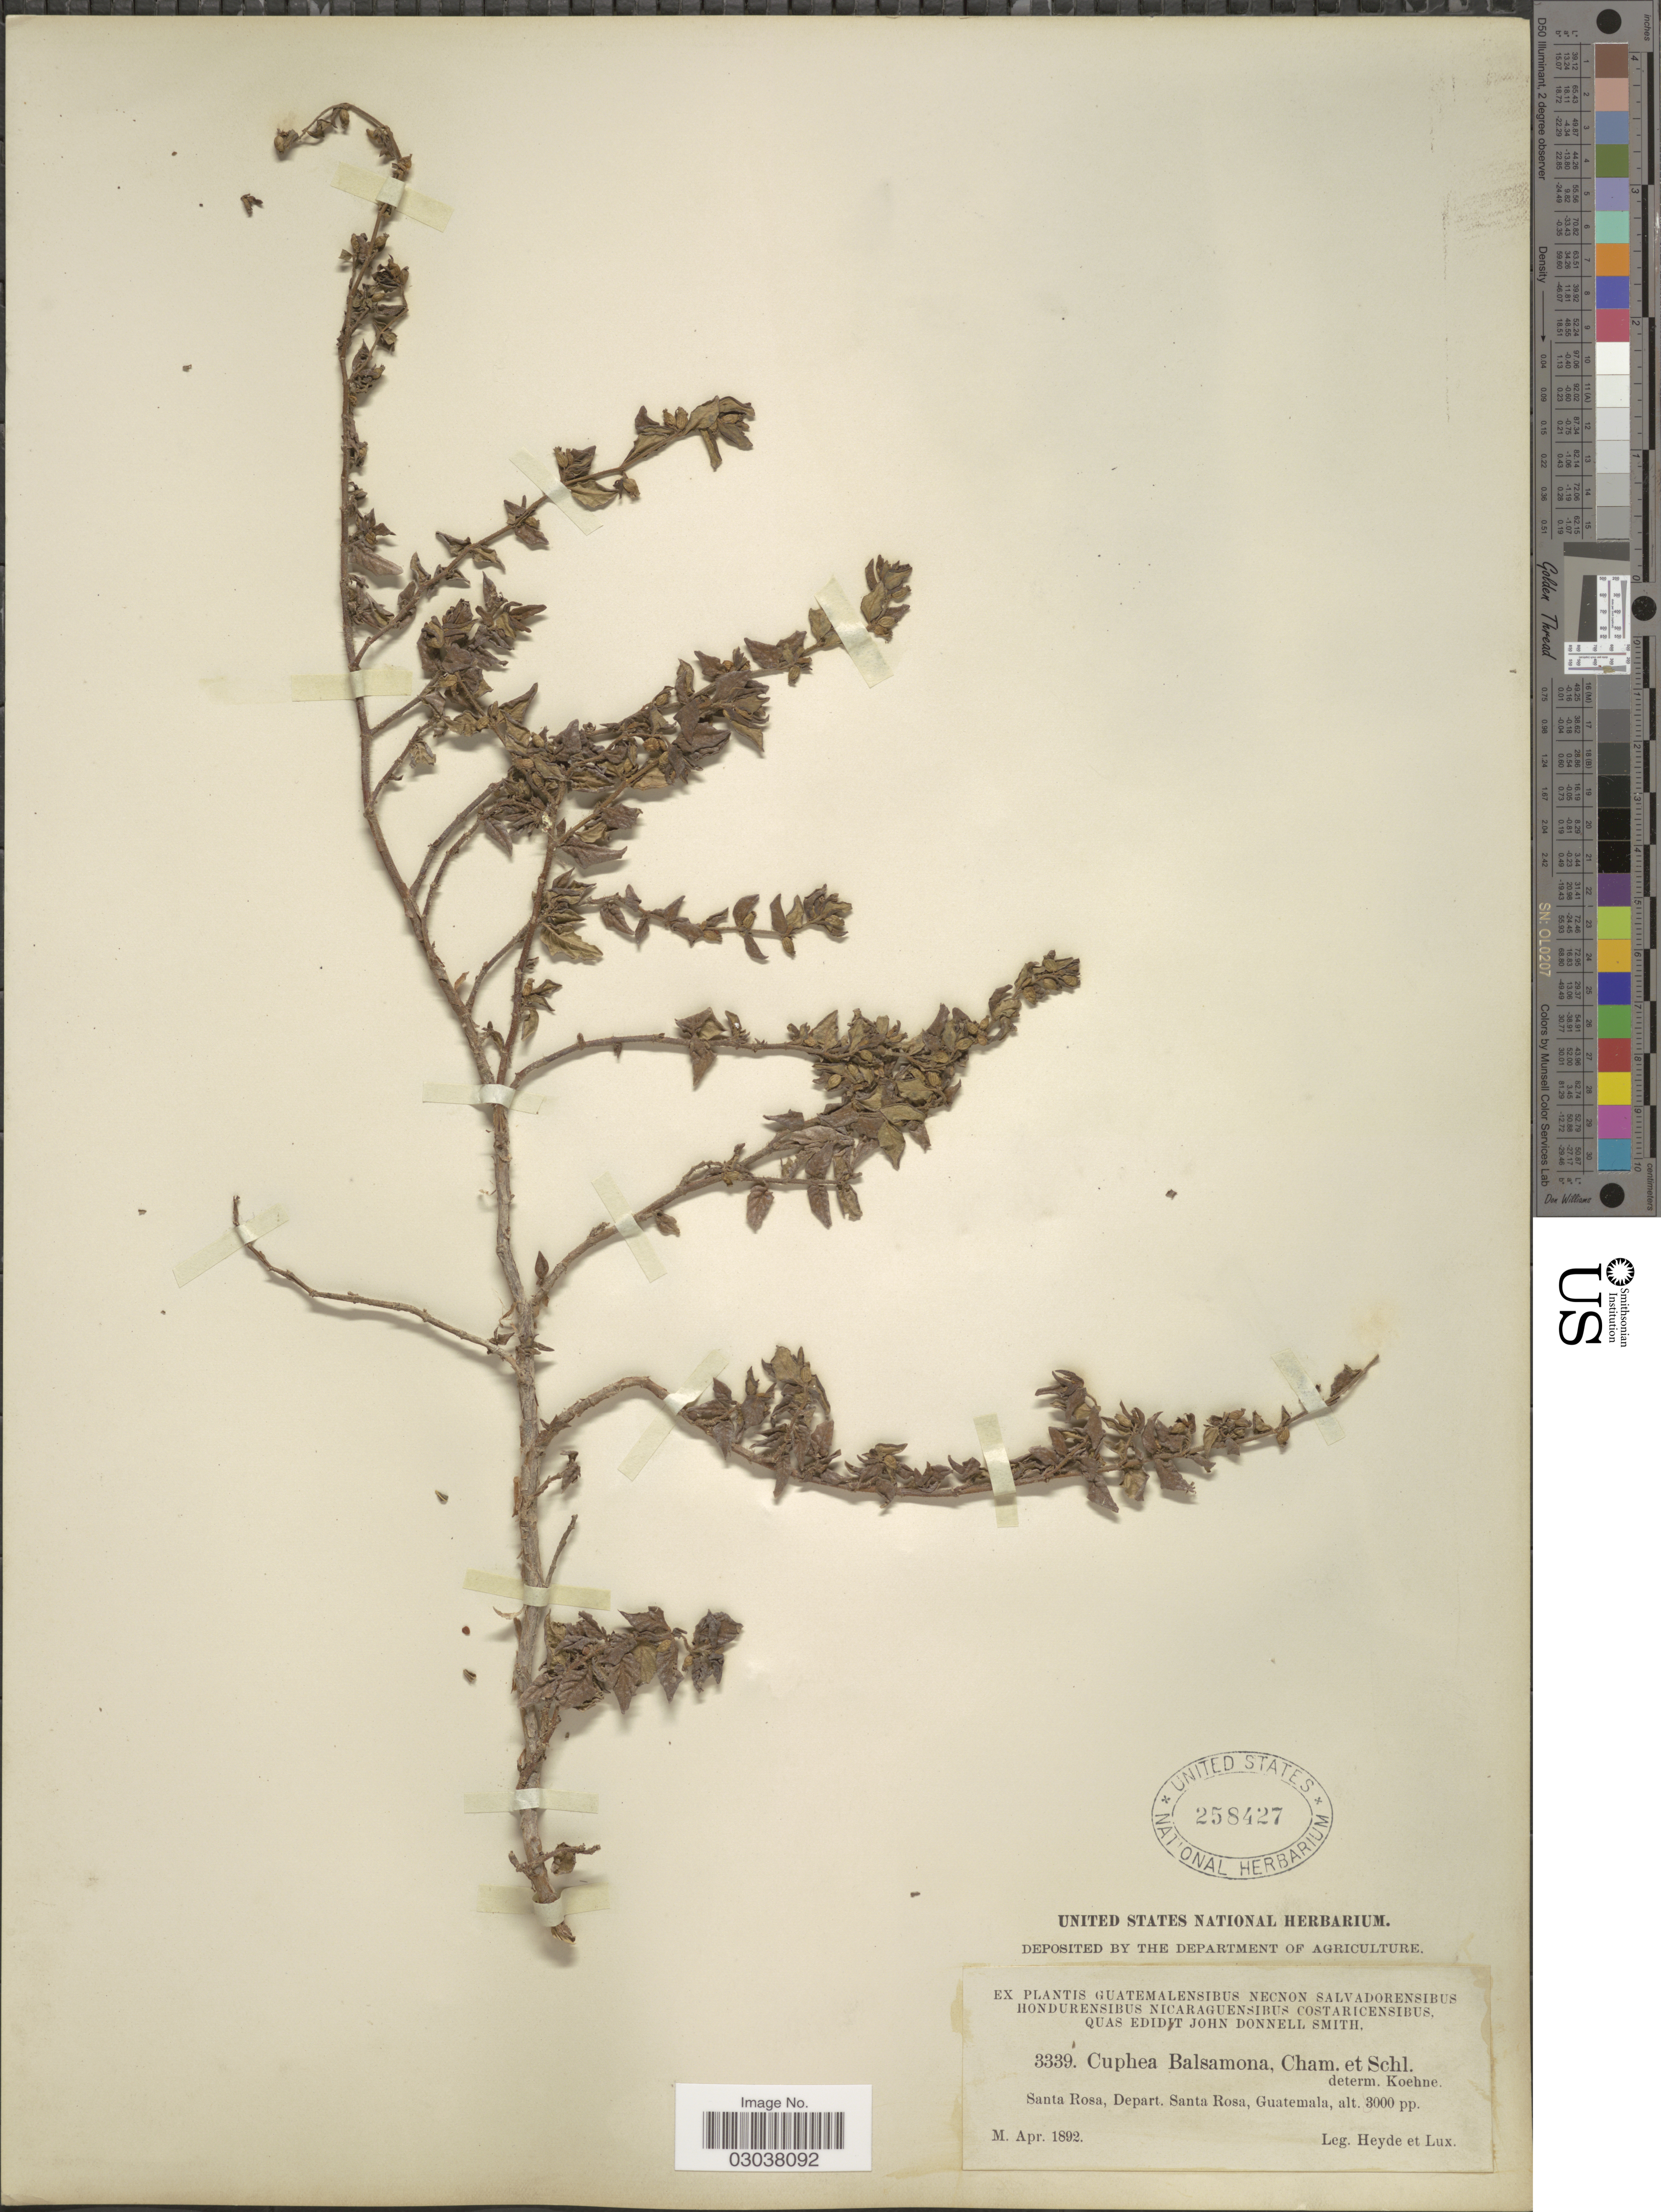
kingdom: Plantae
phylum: Tracheophyta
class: Magnoliopsida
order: Myrtales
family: Lythraceae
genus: Cuphea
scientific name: Cuphea carthagenensis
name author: (Jacq.) J.F. Macbr.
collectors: Heyde & Lux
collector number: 3339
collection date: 1892-04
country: Guatemala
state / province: Santa Rosa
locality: Depart. Santa Rosa.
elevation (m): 914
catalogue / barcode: US 258427